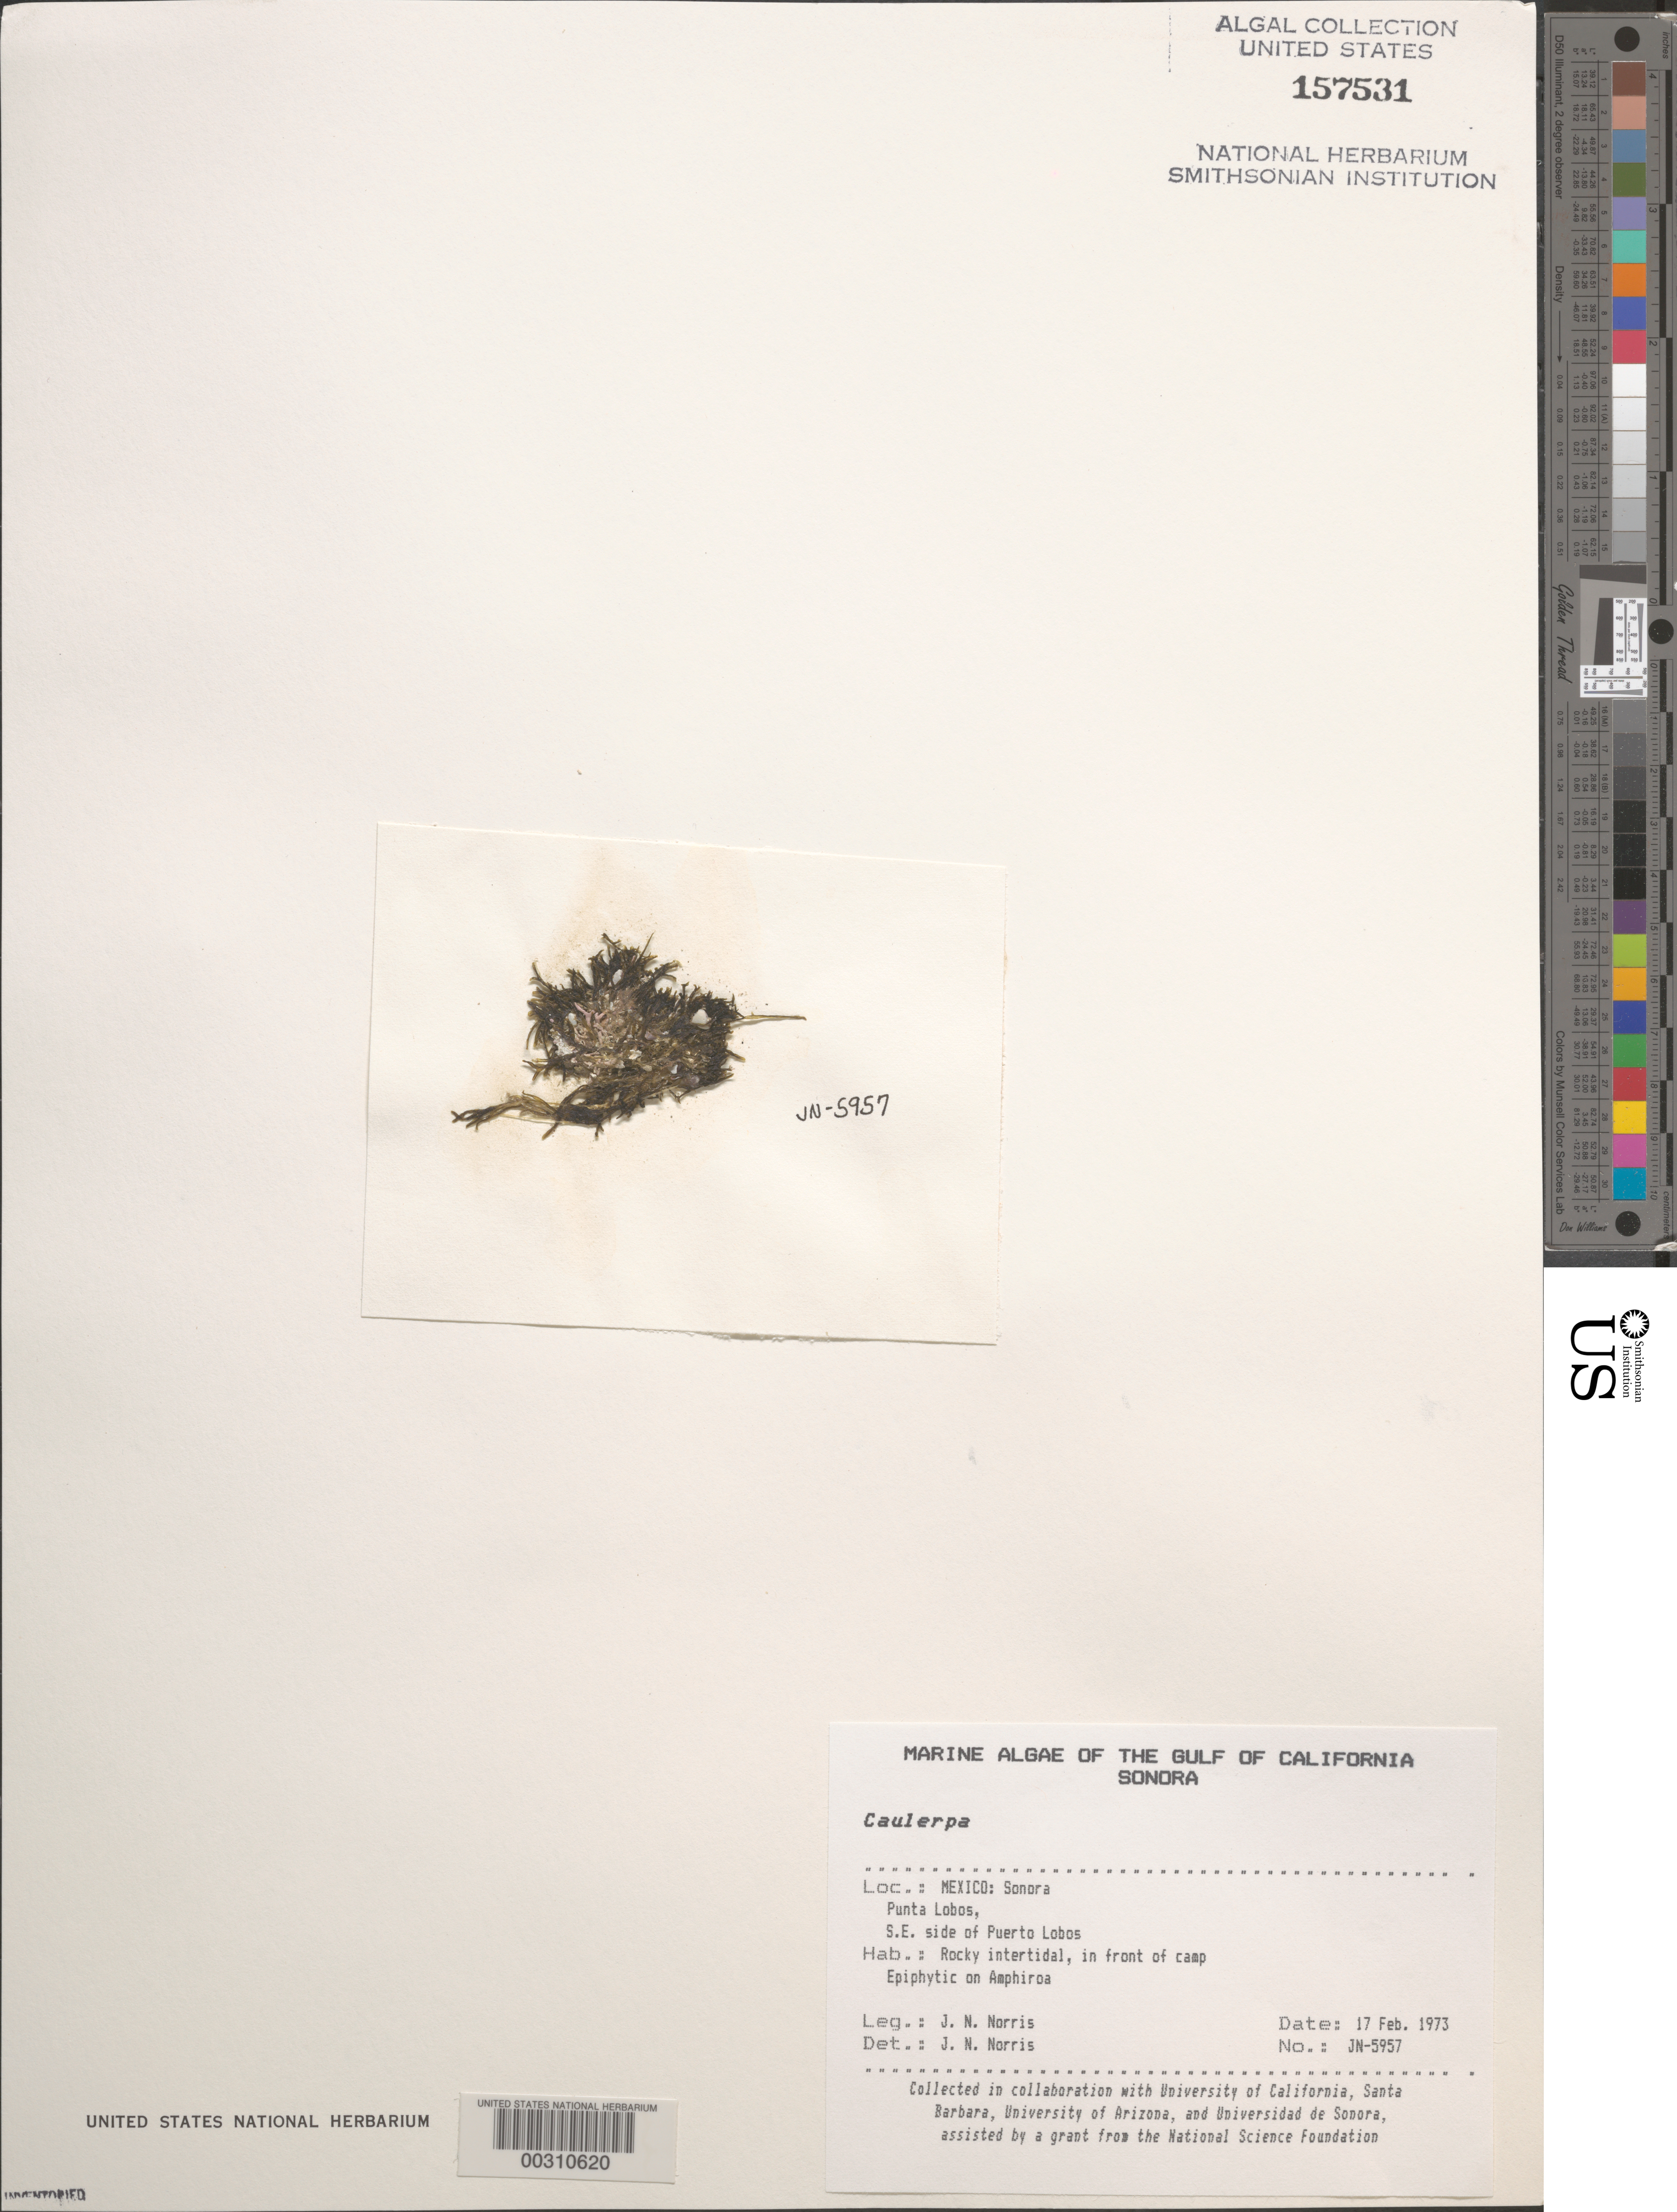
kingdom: Plantae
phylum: Chlorophyta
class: Ulvophyceae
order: Bryopsidales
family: Caulerpaceae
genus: Caulerpa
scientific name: Caulerpa sp.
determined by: Norris, James N.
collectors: J. N. Norris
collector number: JN-5957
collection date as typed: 17 Feb 1973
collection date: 1973-02-17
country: Mexico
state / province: Sonora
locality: Puerto Lobos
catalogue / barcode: US 157531